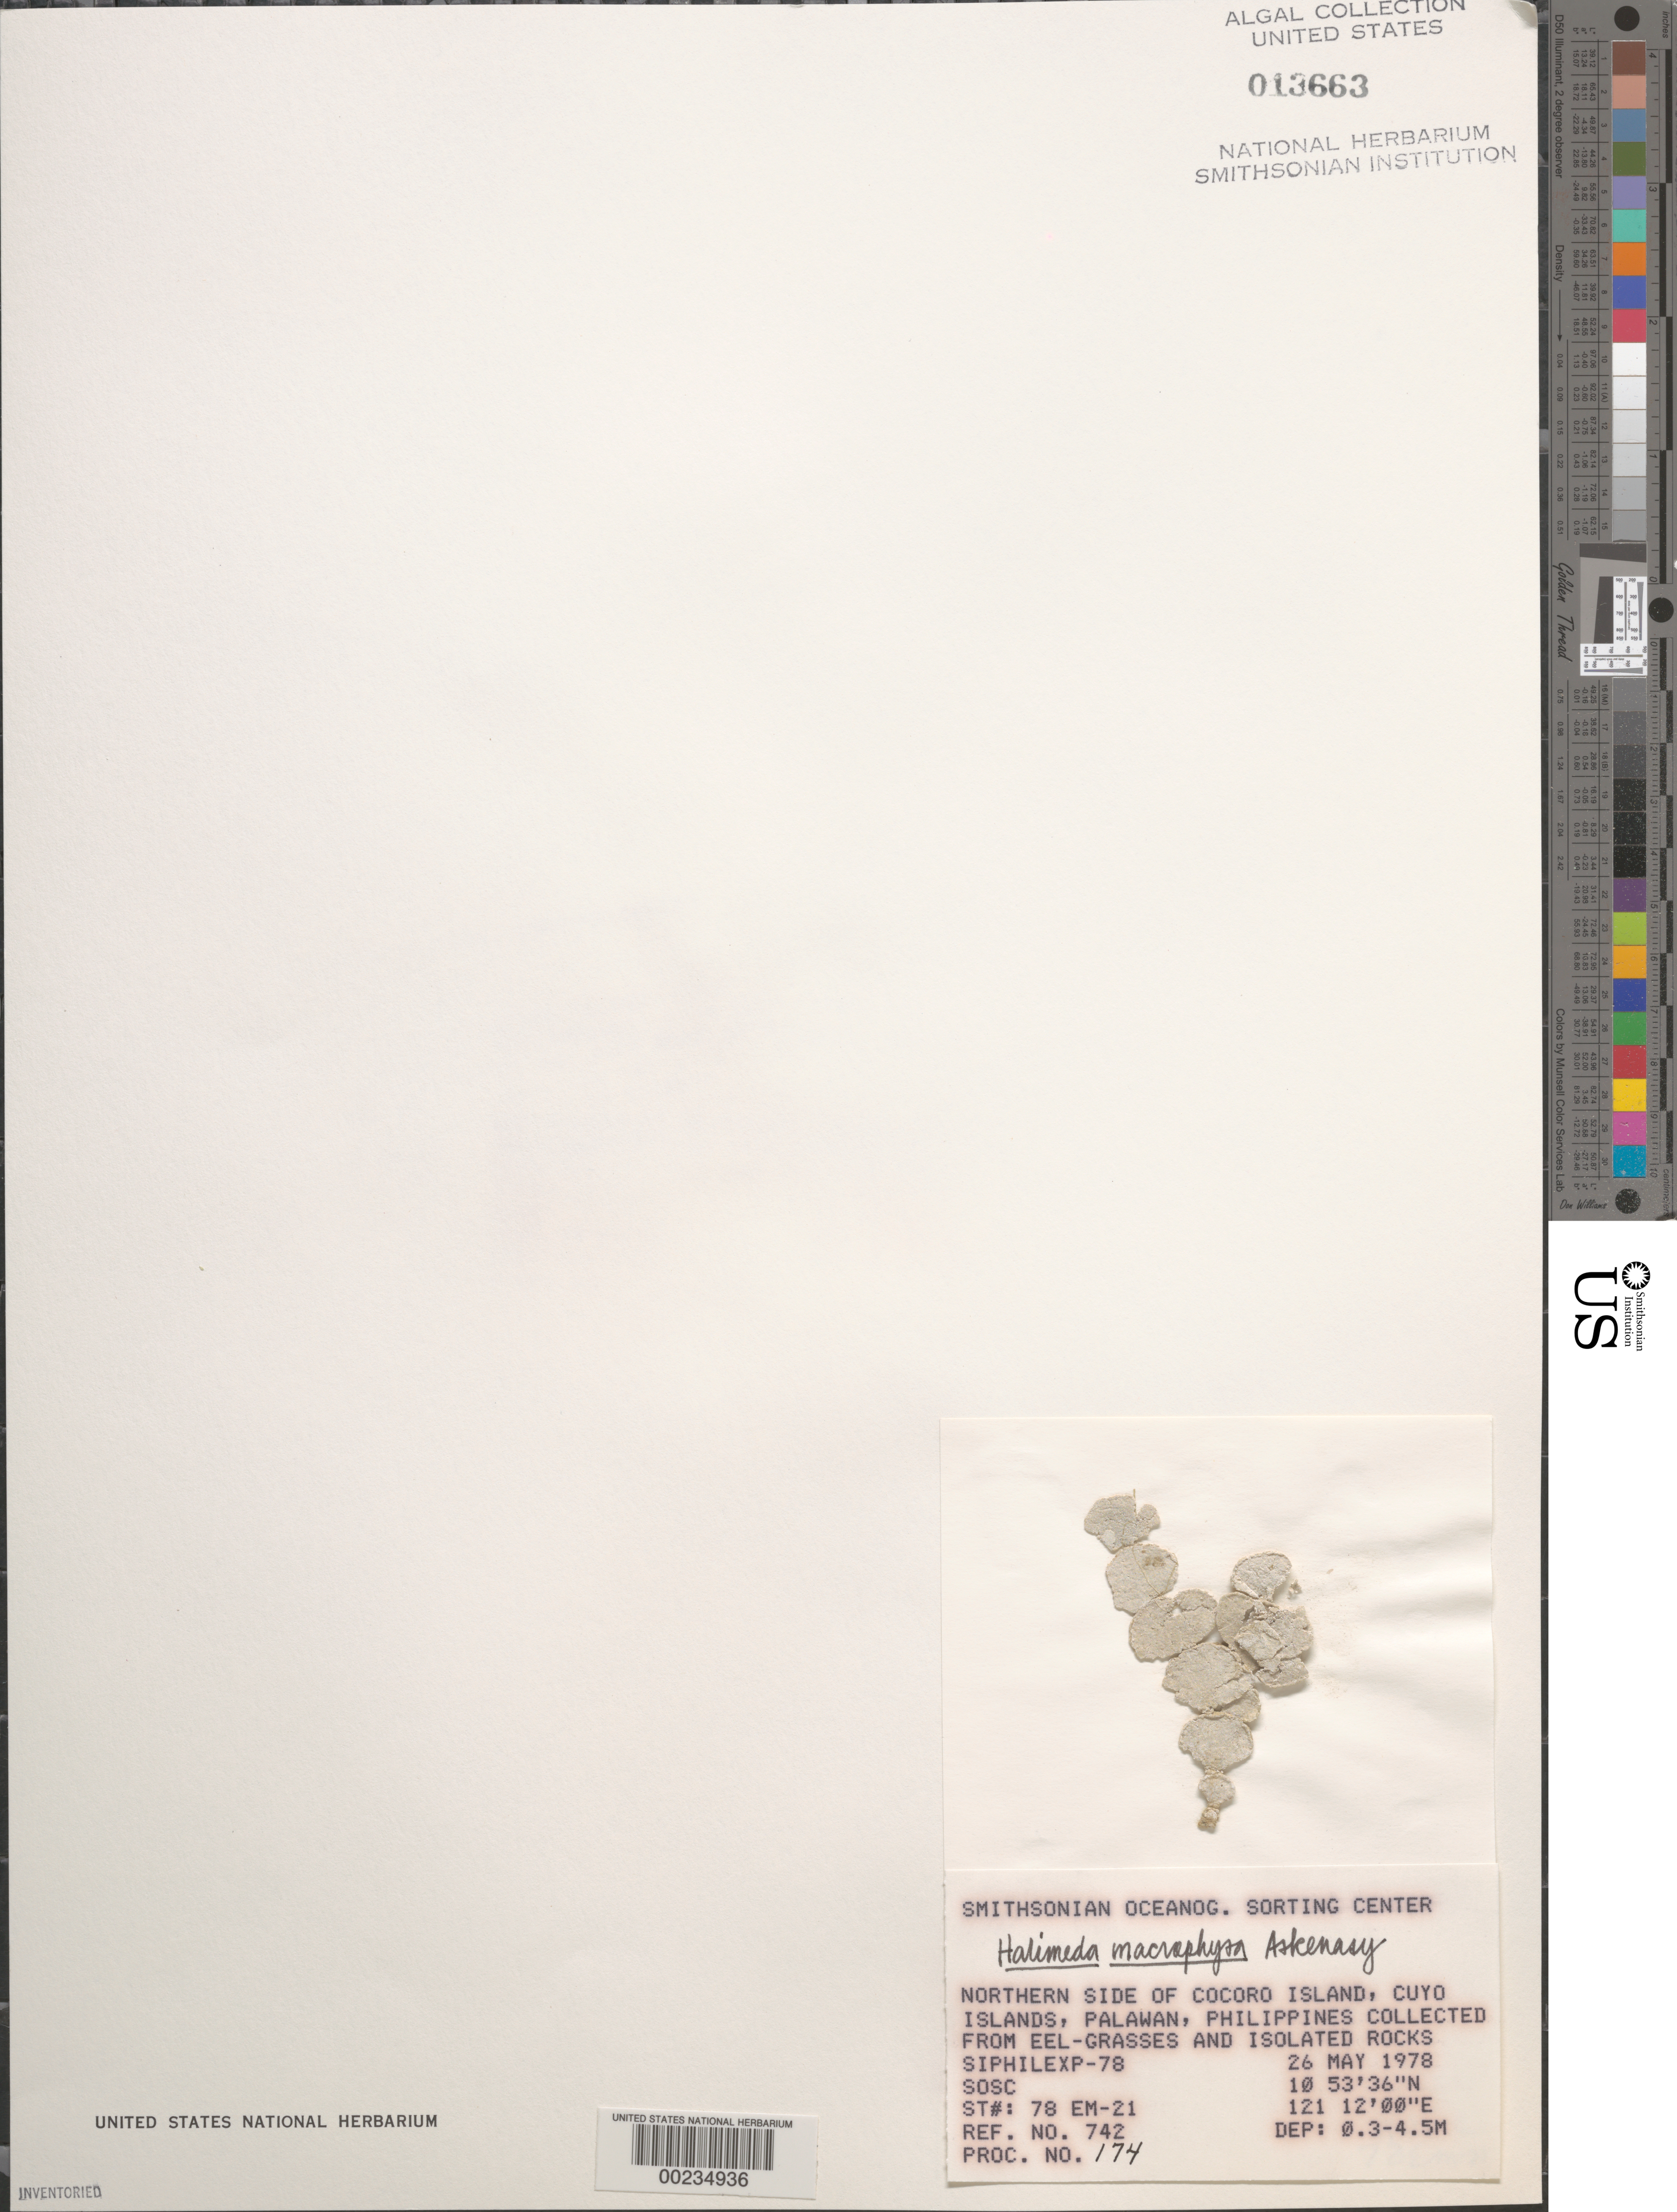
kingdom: Plantae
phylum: Chlorophyta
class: Ulvophyceae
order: Bryopsidales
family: Halimedaceae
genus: Halimeda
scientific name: Halimeda macrophysa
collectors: SOSC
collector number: Station 78 Em-21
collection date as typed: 26 May 1978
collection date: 1978-05-26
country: Philippines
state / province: Mimaropa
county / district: Palawan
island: Cocoro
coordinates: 10 53' 36" N, 121 12' 00" E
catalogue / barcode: US 13663